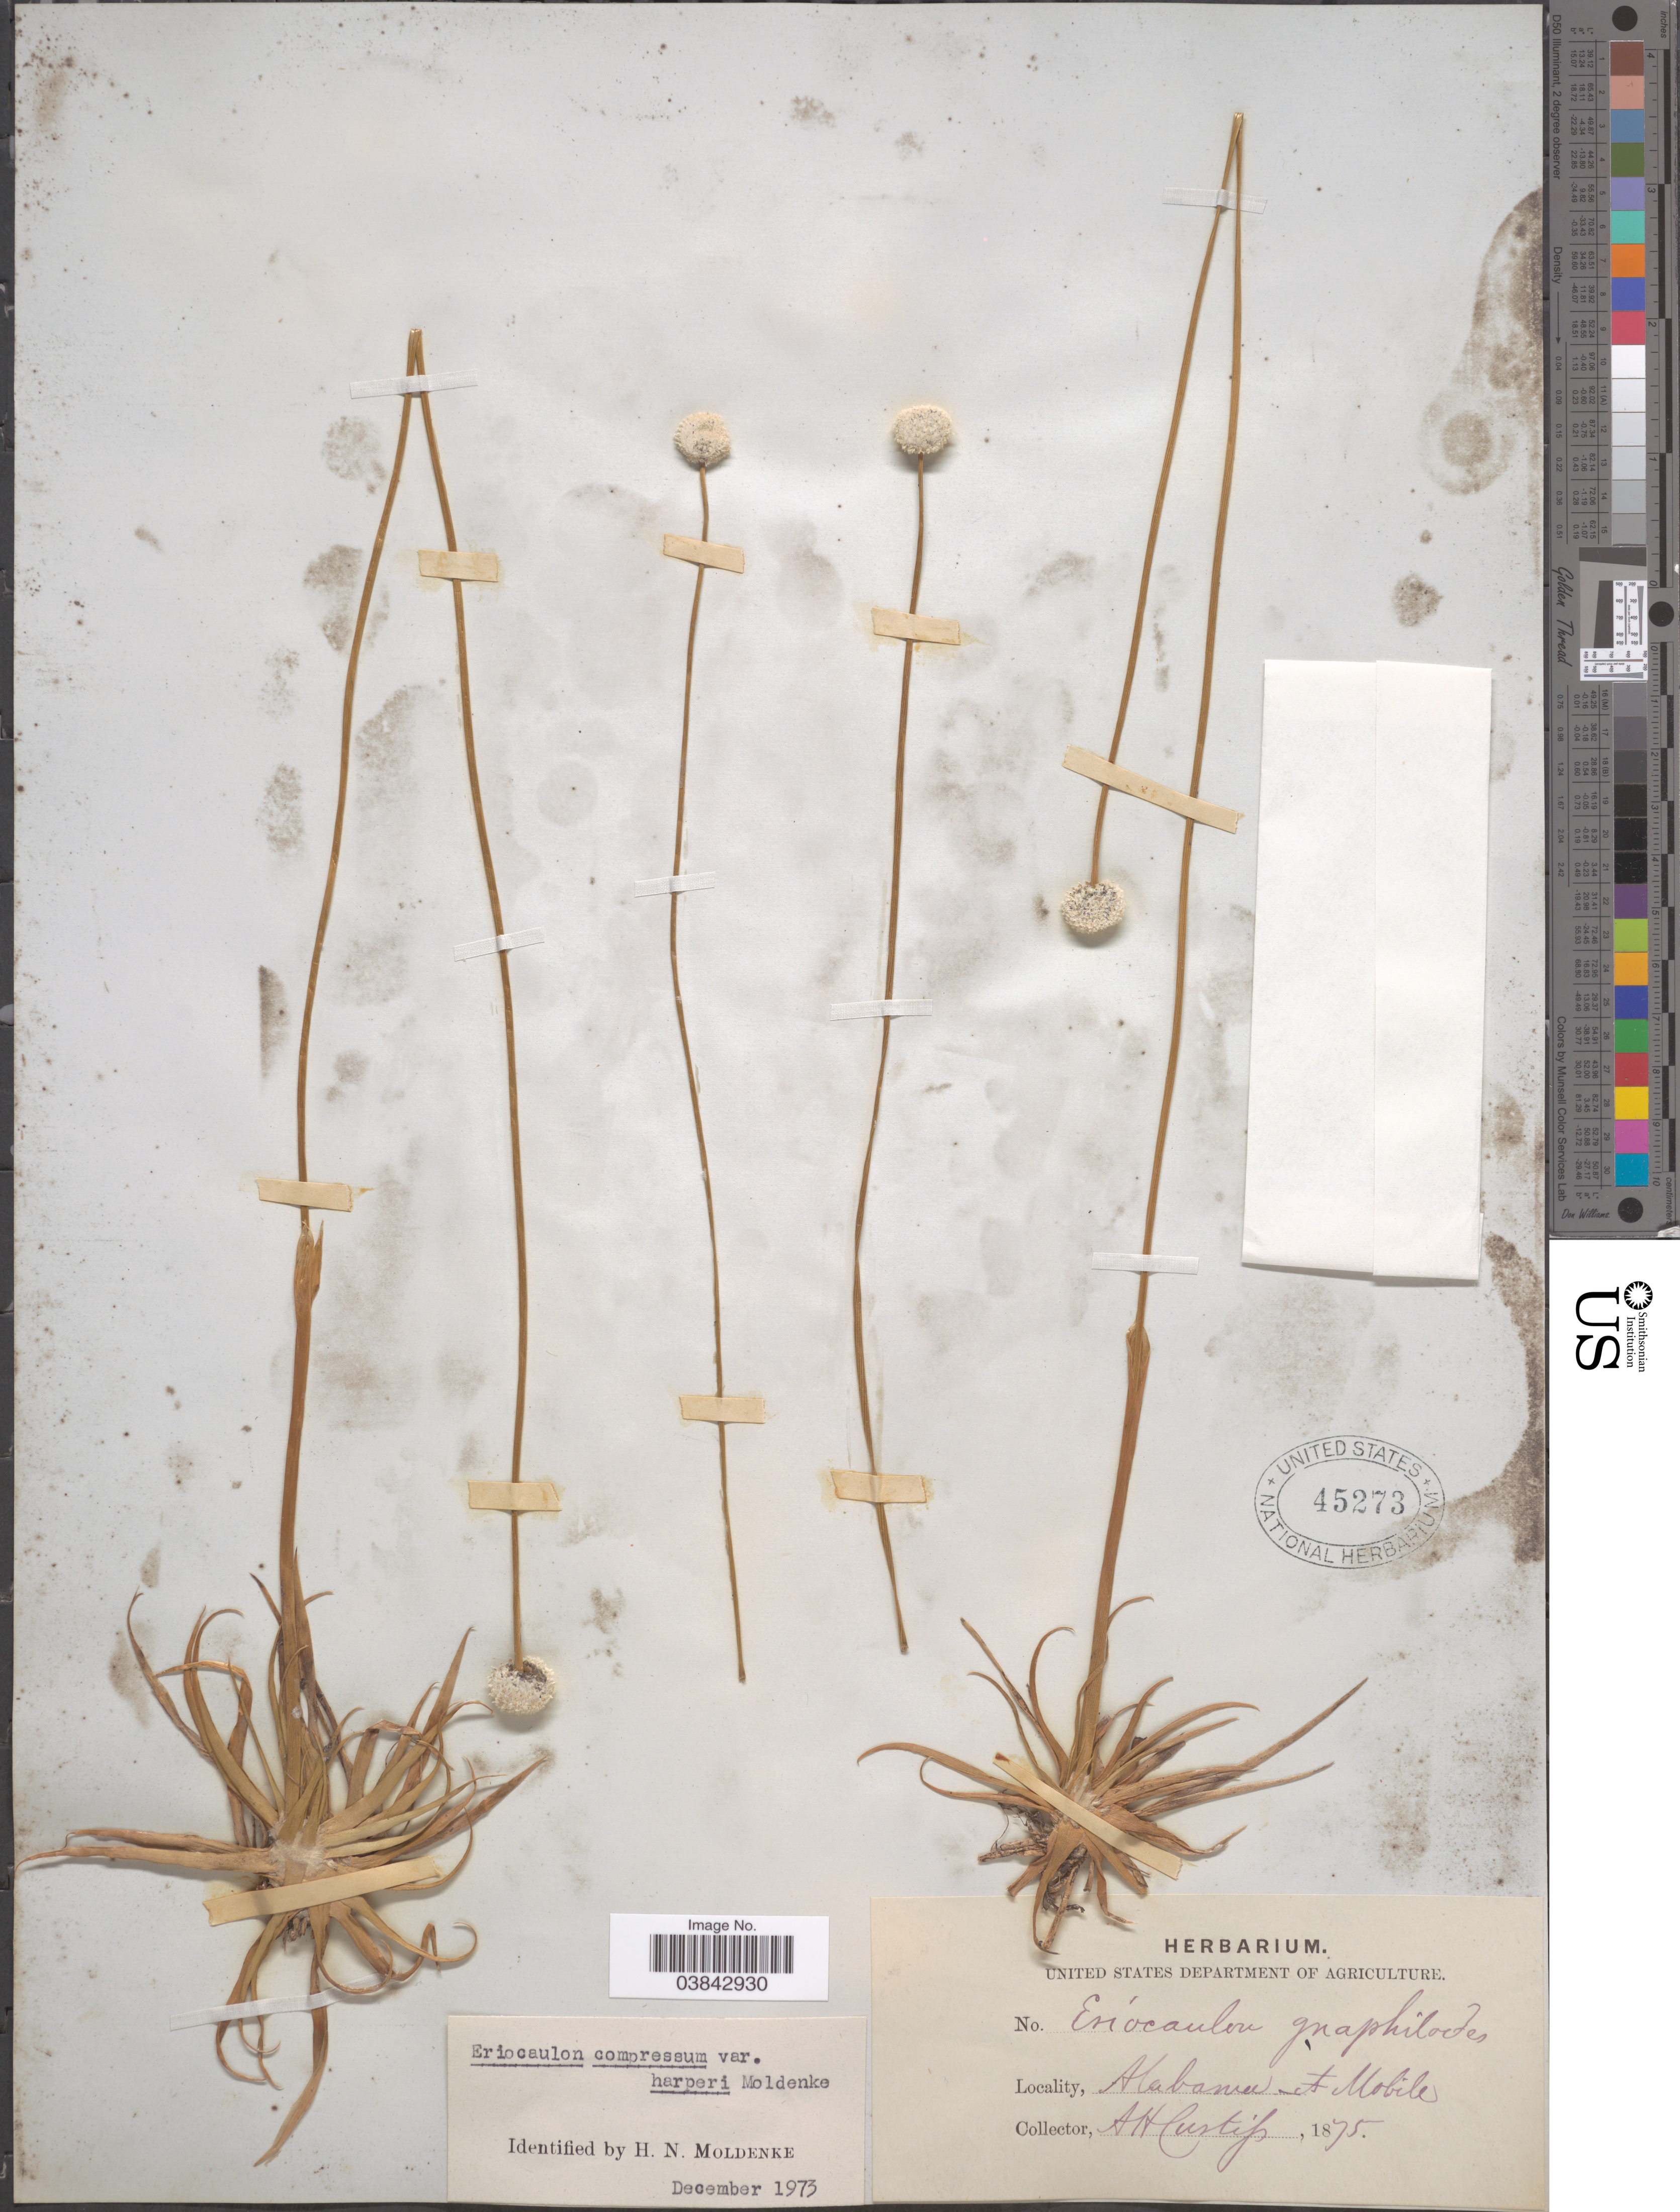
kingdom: Plantae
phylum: Tracheophyta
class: Liliopsida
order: Poales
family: Eriocaulaceae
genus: Eriocaulon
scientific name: Eriocaulon compressum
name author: Lam.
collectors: A. Curtip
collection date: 1875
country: United States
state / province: Alabama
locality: Mobile.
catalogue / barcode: US 45273